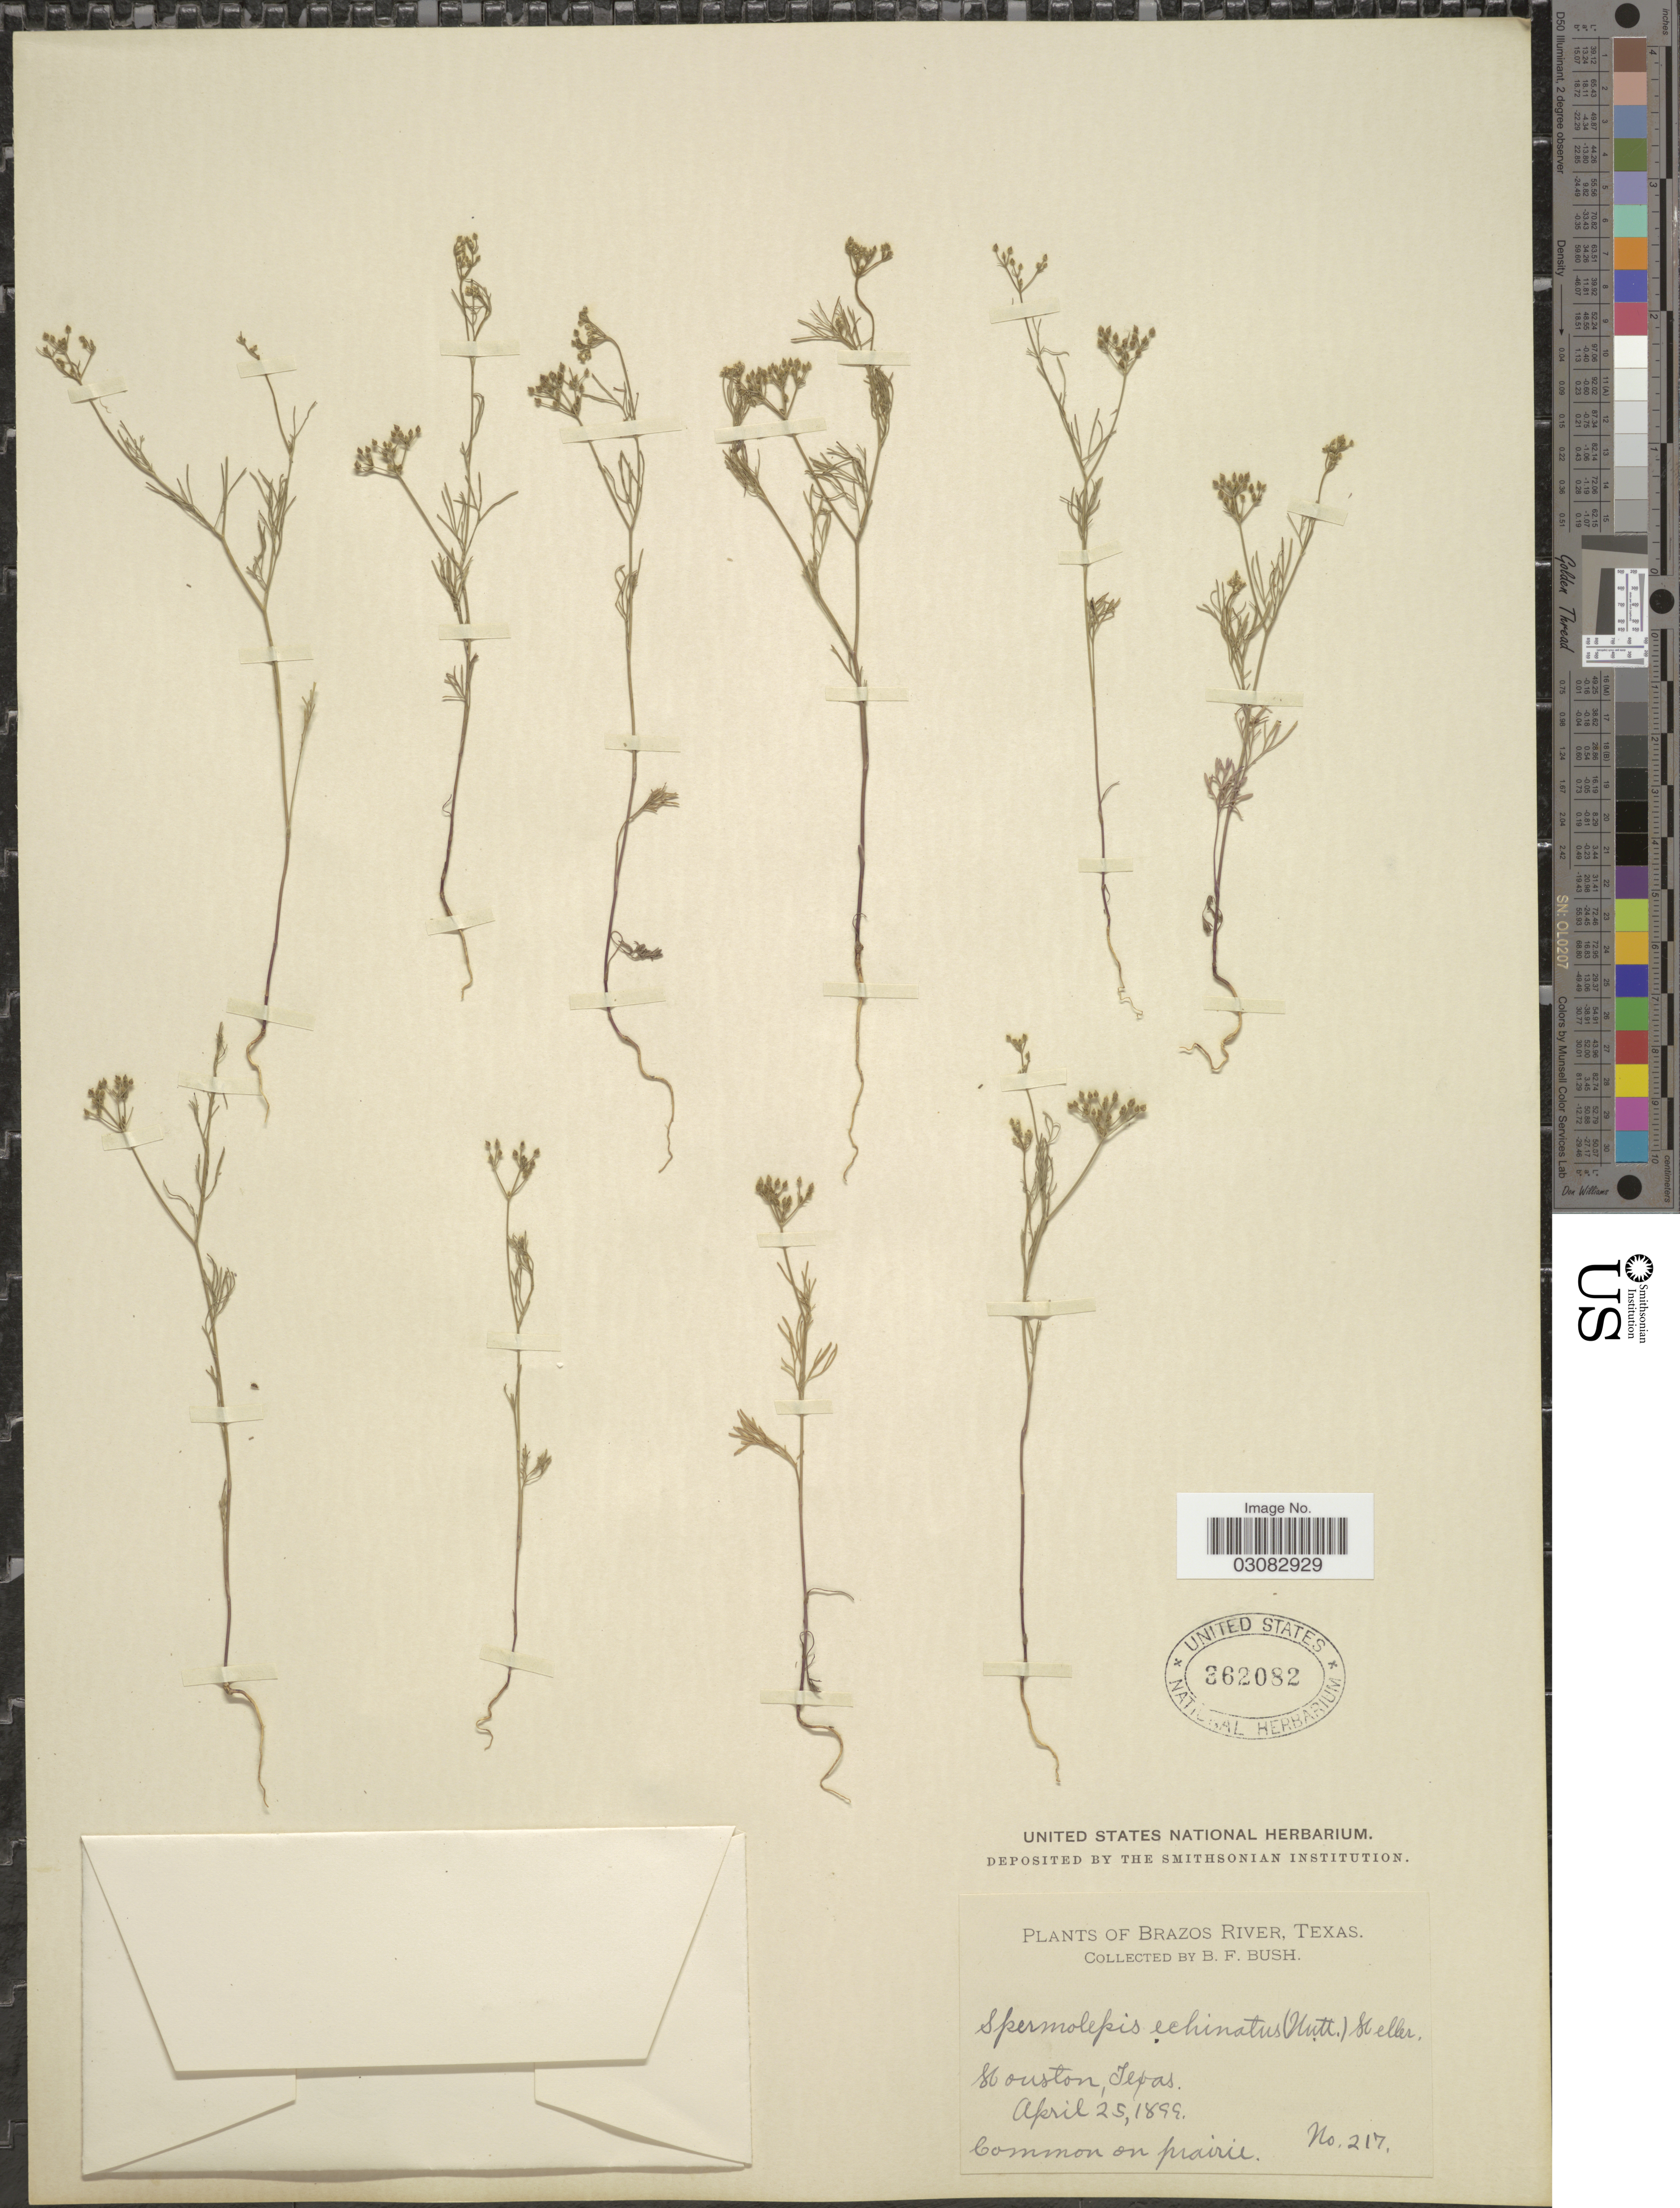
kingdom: Plantae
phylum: Tracheophyta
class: Magnoliopsida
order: Apiales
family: Apiaceae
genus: Spermolepis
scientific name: Spermolepis echinata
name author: (Nutt. ex DC.) A. Heller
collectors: B. F. Bush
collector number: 217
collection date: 1899-04-25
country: United States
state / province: Texas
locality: Brazos River, Houston.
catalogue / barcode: US 362082